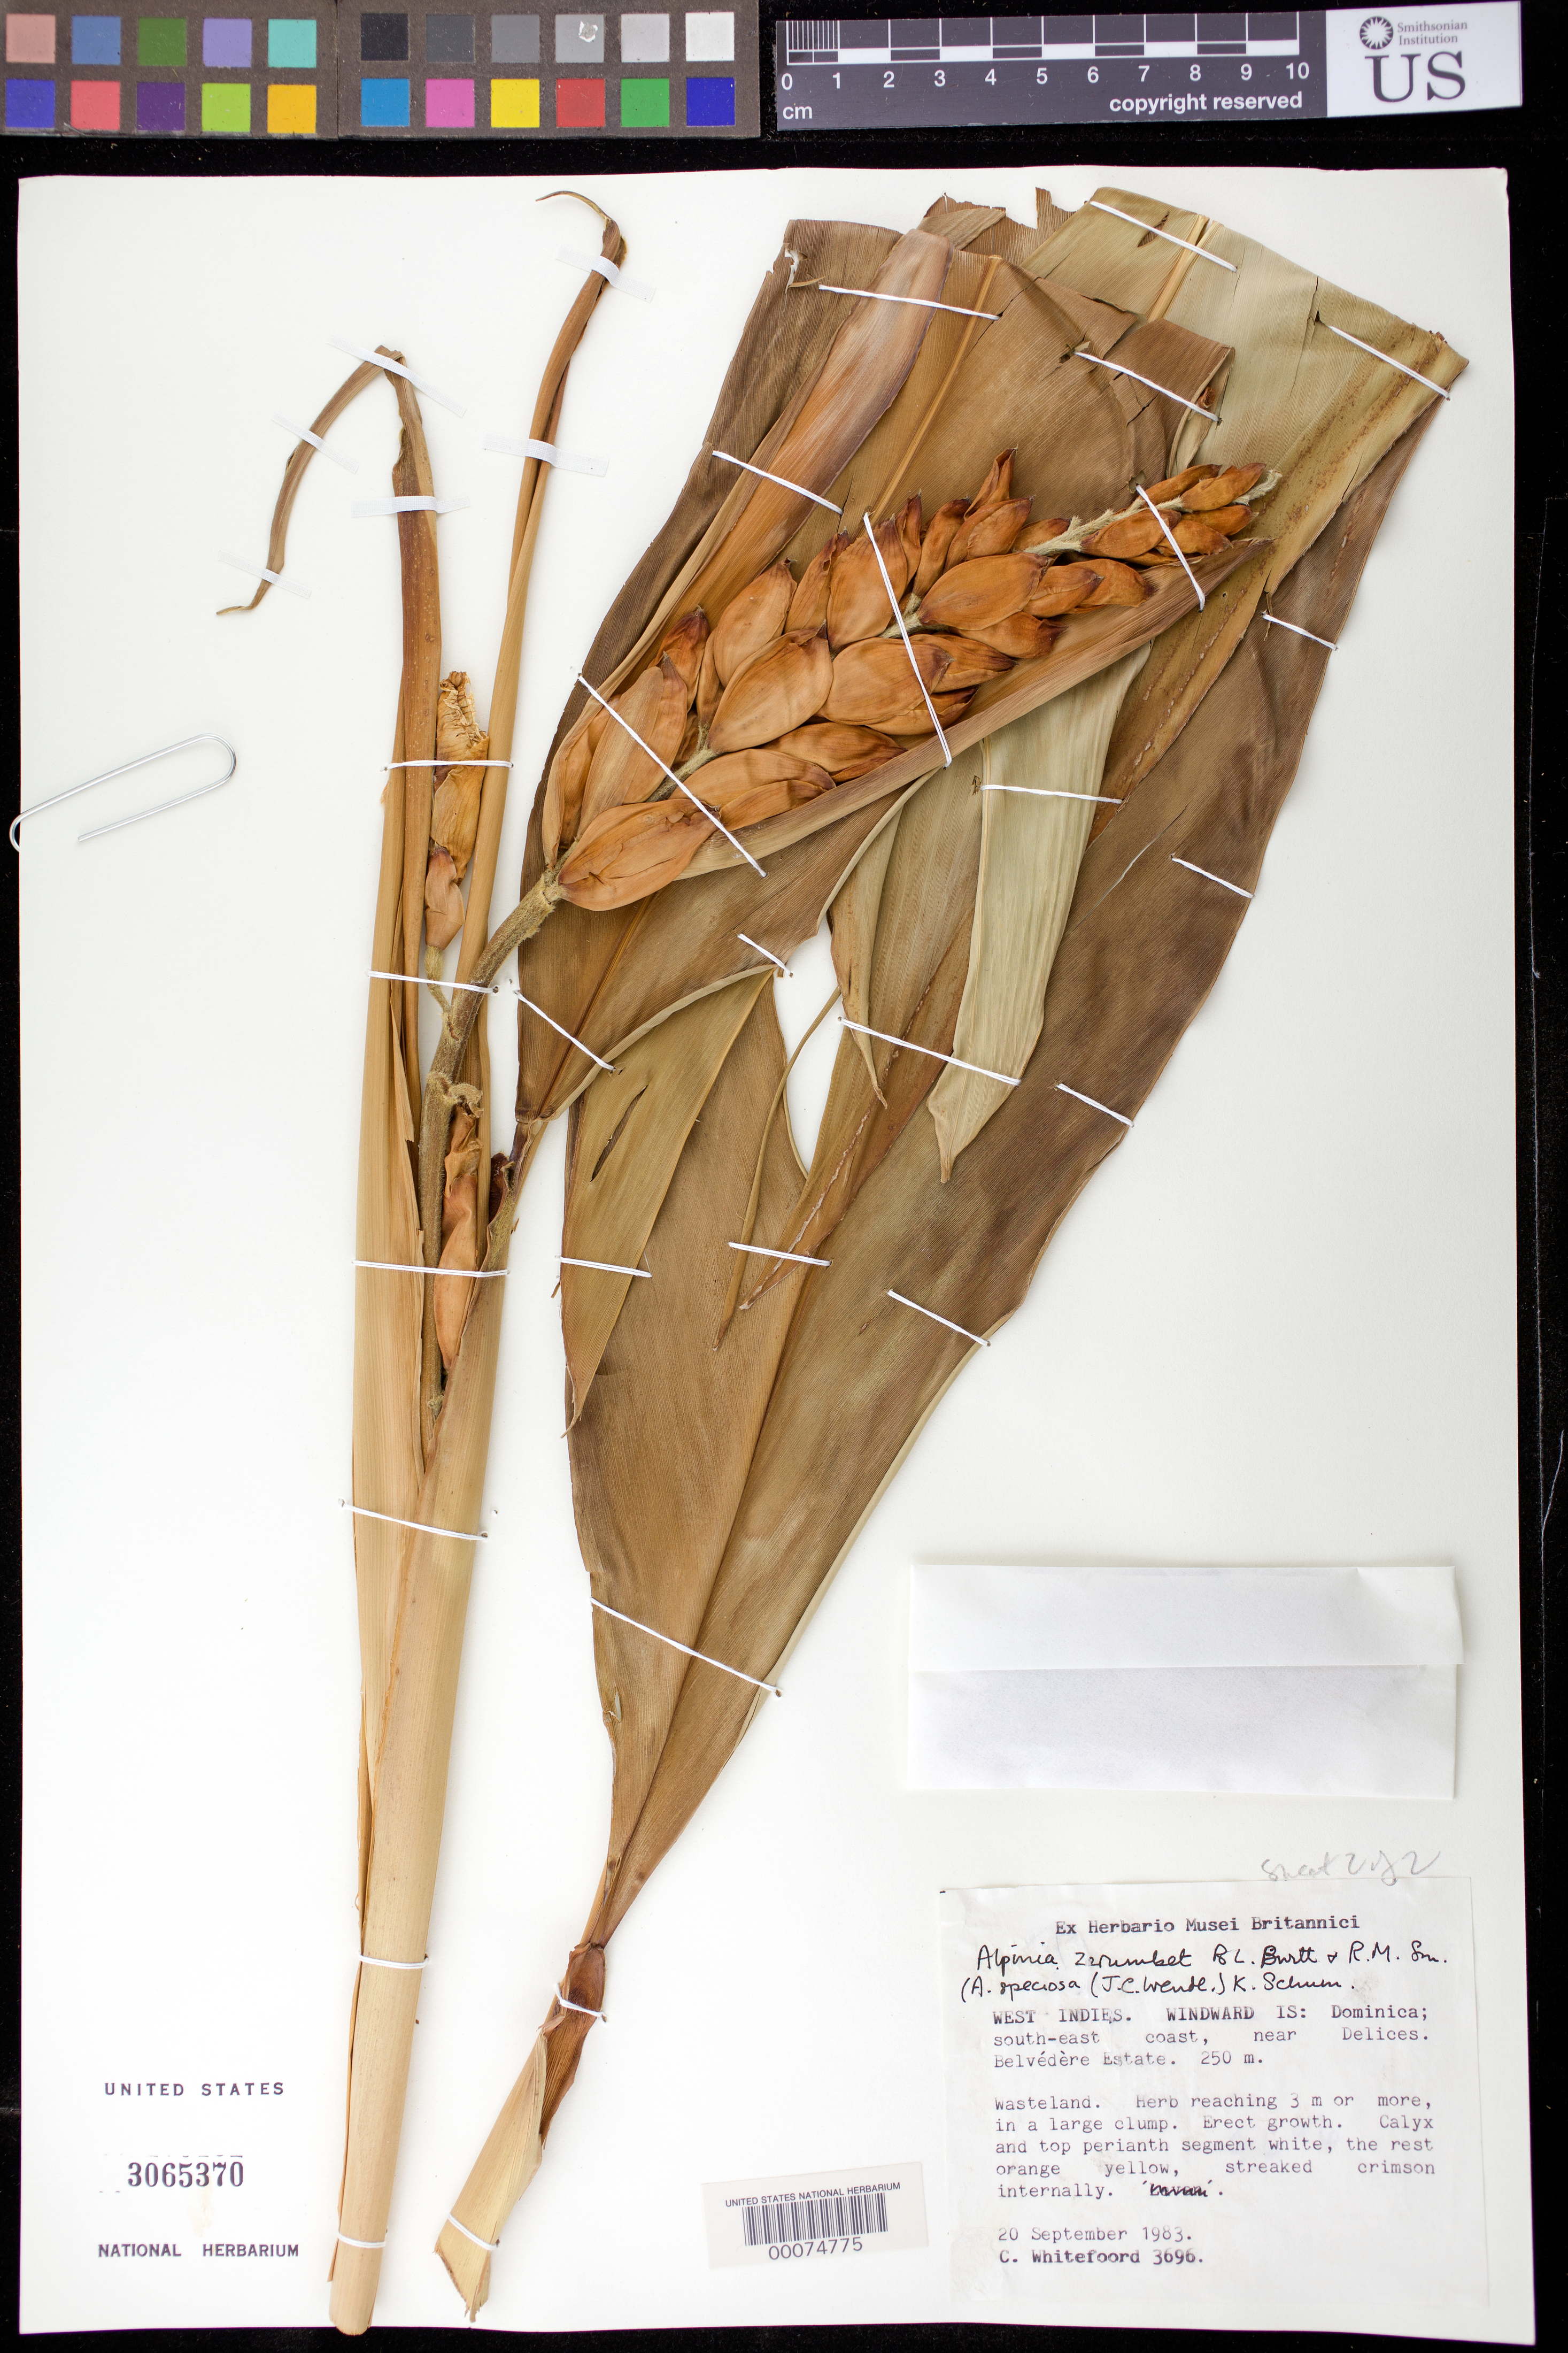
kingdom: Plantae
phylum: Tracheophyta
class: Liliopsida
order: Zingiberales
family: Zingiberaceae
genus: Alpinia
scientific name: Alpinia zerumbet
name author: (Pers.) B.L. Burtt & R.M. Sm.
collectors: C. Whitefoord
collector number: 3696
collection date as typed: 20 Sep 1983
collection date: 1983-09-20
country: Dominica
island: Dominica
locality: Southeast coast, near delices, belvedere estate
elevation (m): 250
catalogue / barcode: US 3065370